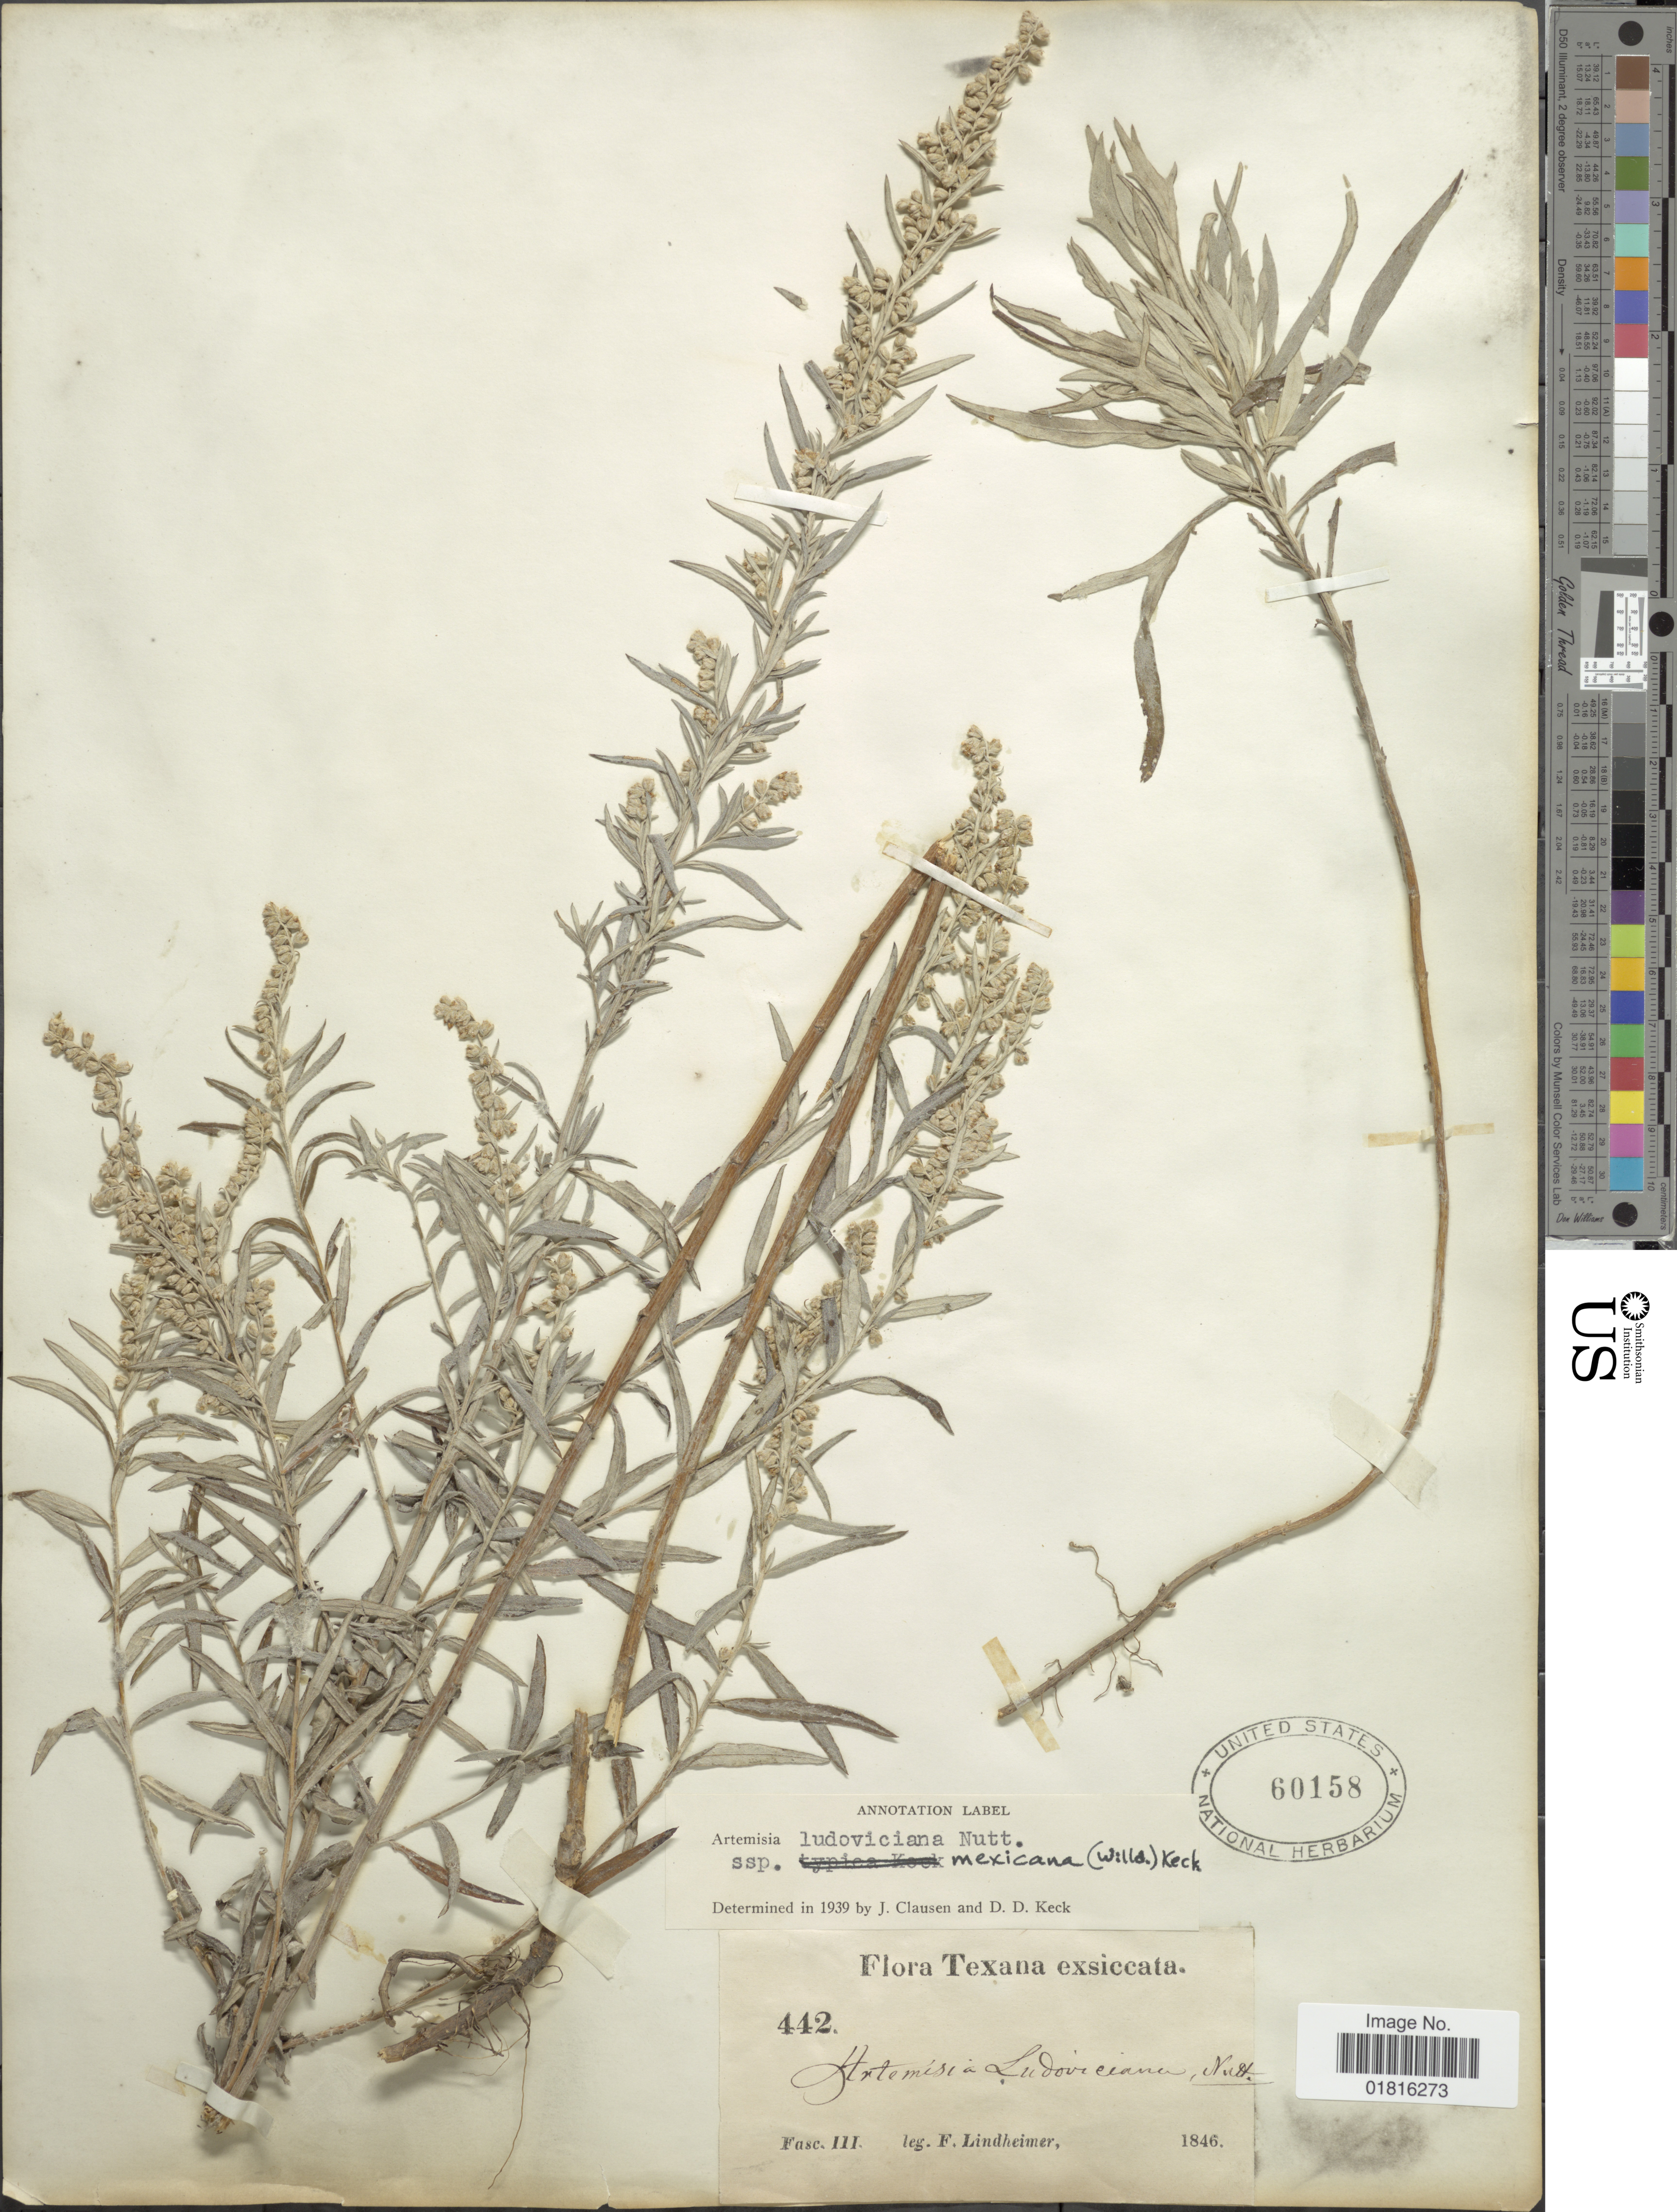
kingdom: Plantae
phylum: Tracheophyta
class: Magnoliopsida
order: Asterales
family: Asteraceae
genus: Artemisia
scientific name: Artemisia ludoviciana subsp. mexicana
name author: (Willd. ex Spreng.) D.D. Keck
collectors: F. Lindheimer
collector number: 442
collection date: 1846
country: United States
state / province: Texas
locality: Fasc III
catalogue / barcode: US 60158